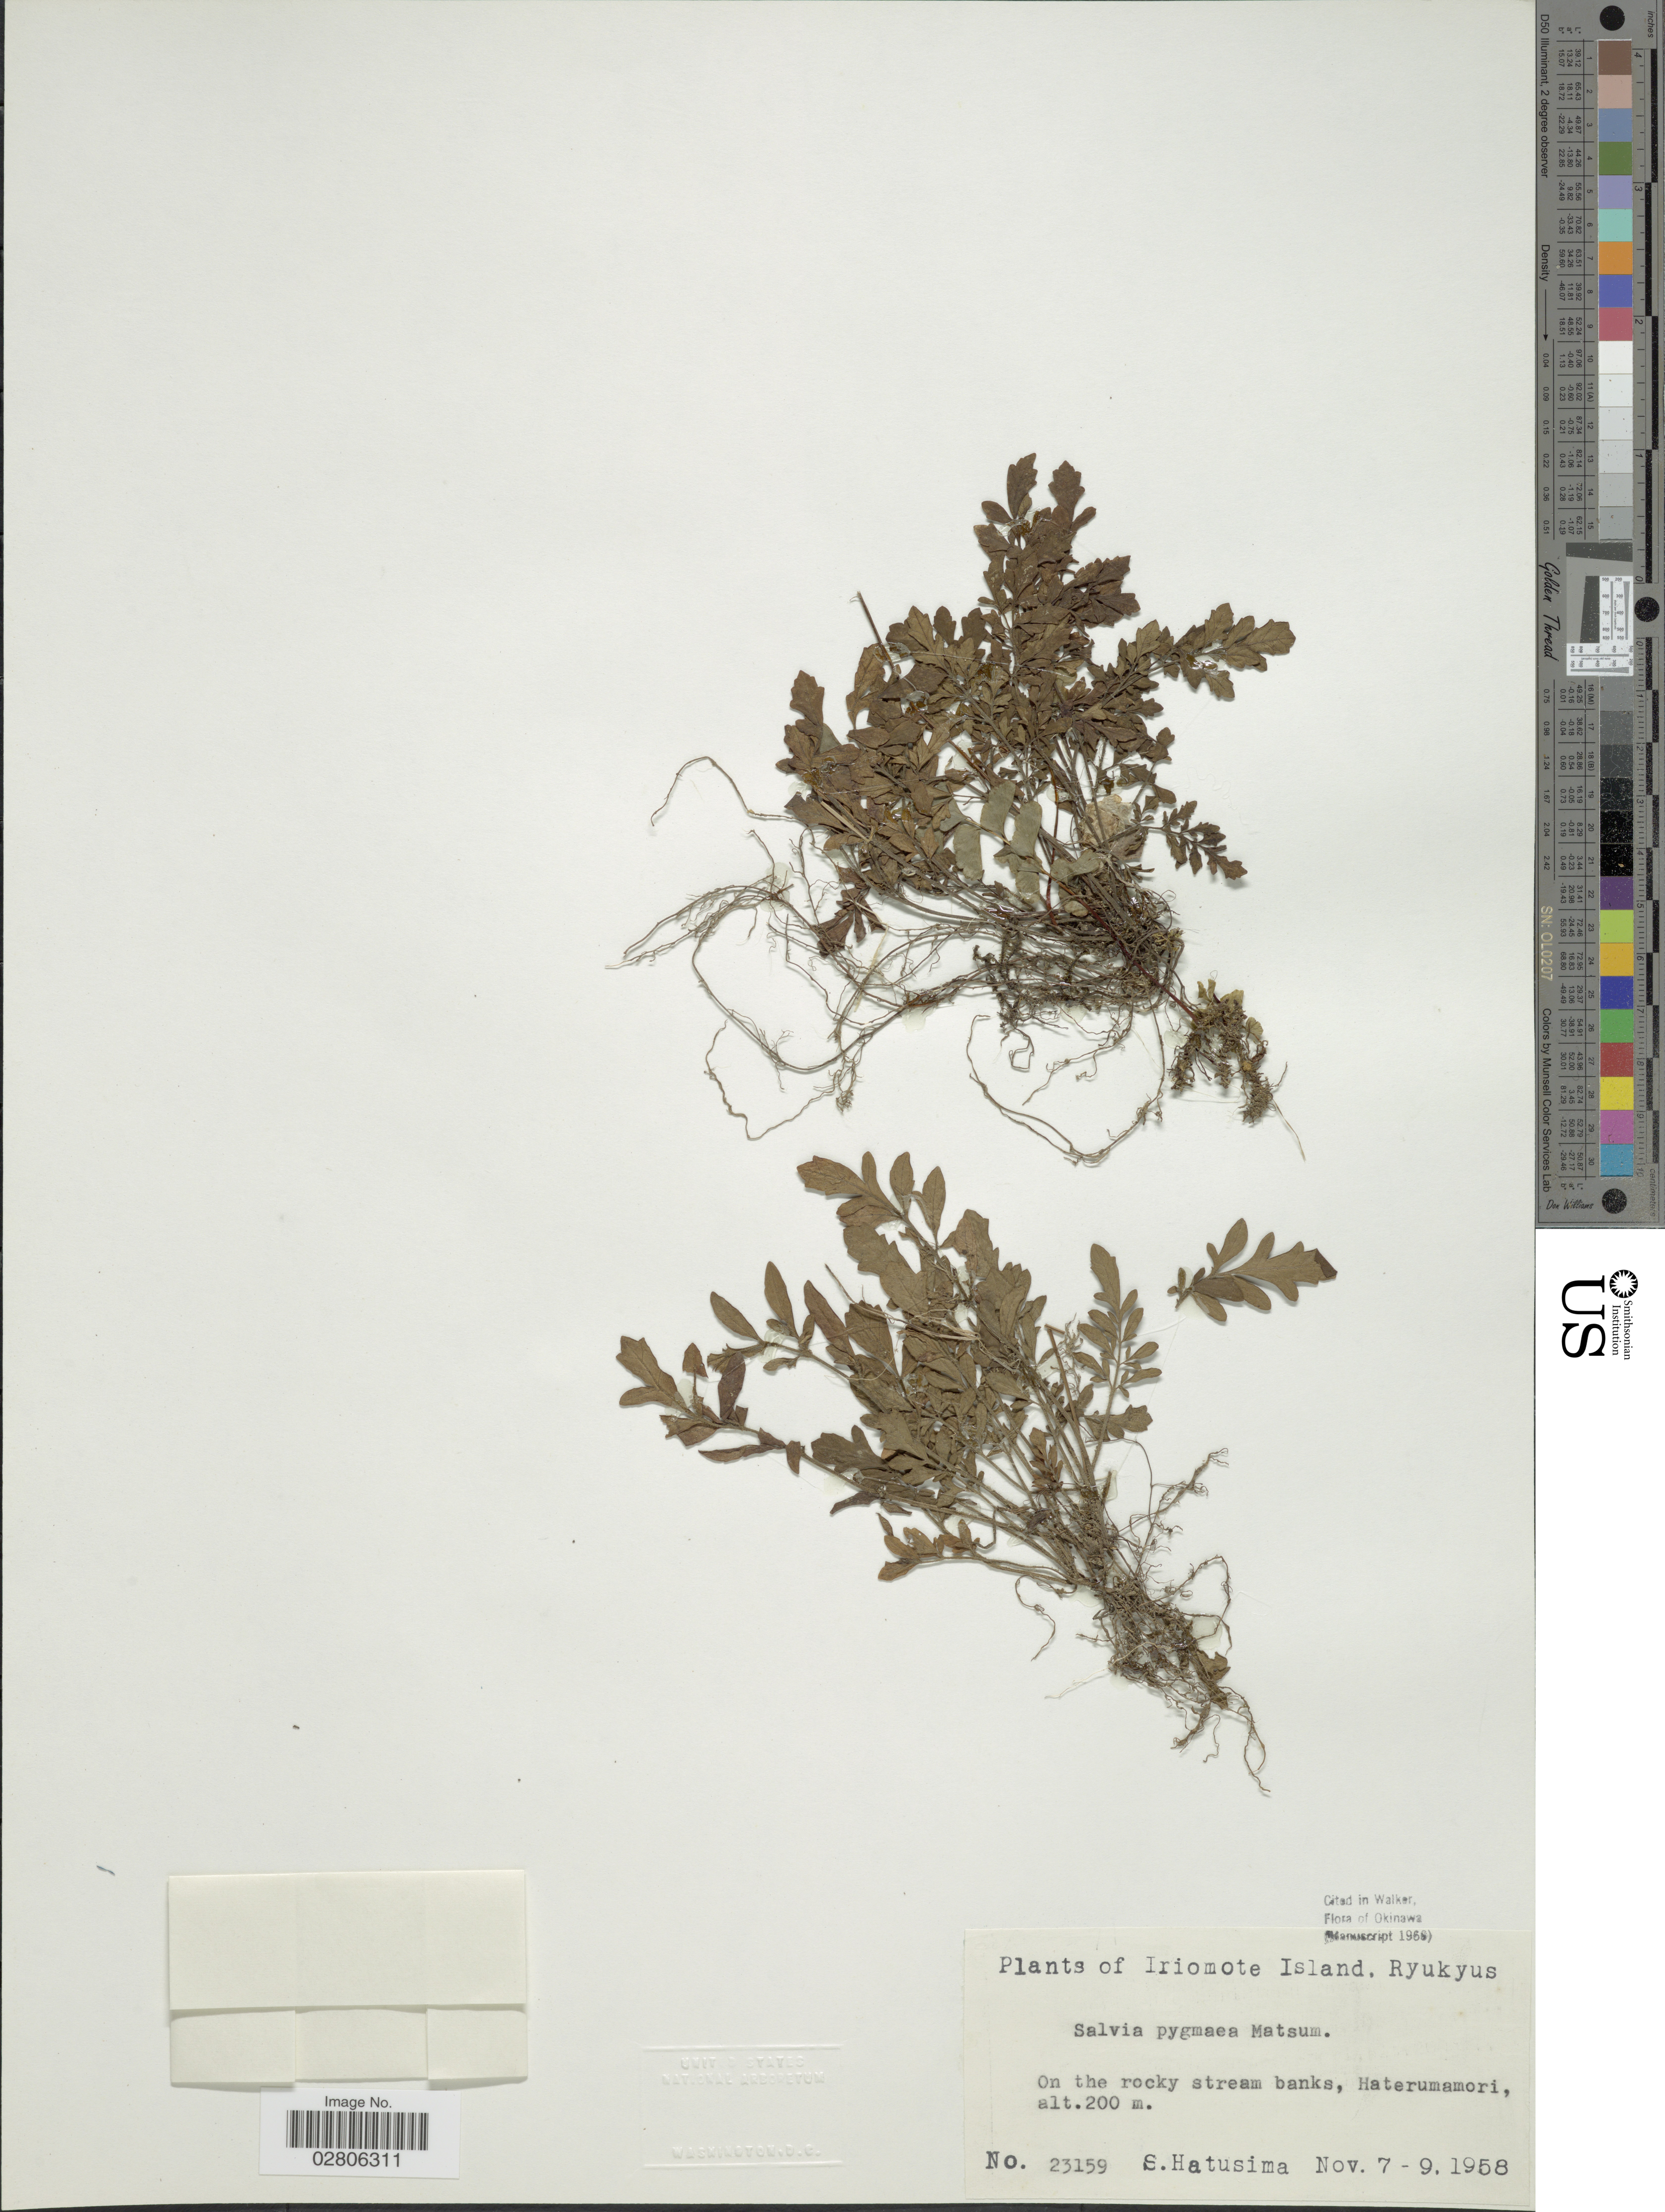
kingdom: Plantae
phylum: Tracheophyta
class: Magnoliopsida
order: Lamiales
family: Lamiaceae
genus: Salvia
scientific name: Salvia pygmaea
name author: Matsum.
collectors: S. Hatusima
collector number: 23159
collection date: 1958-11-07/1958-11-09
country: Japan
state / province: Okinawa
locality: Iriomote Island, Ryukyus, On the rocky stream banks, Haterumamori.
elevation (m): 200